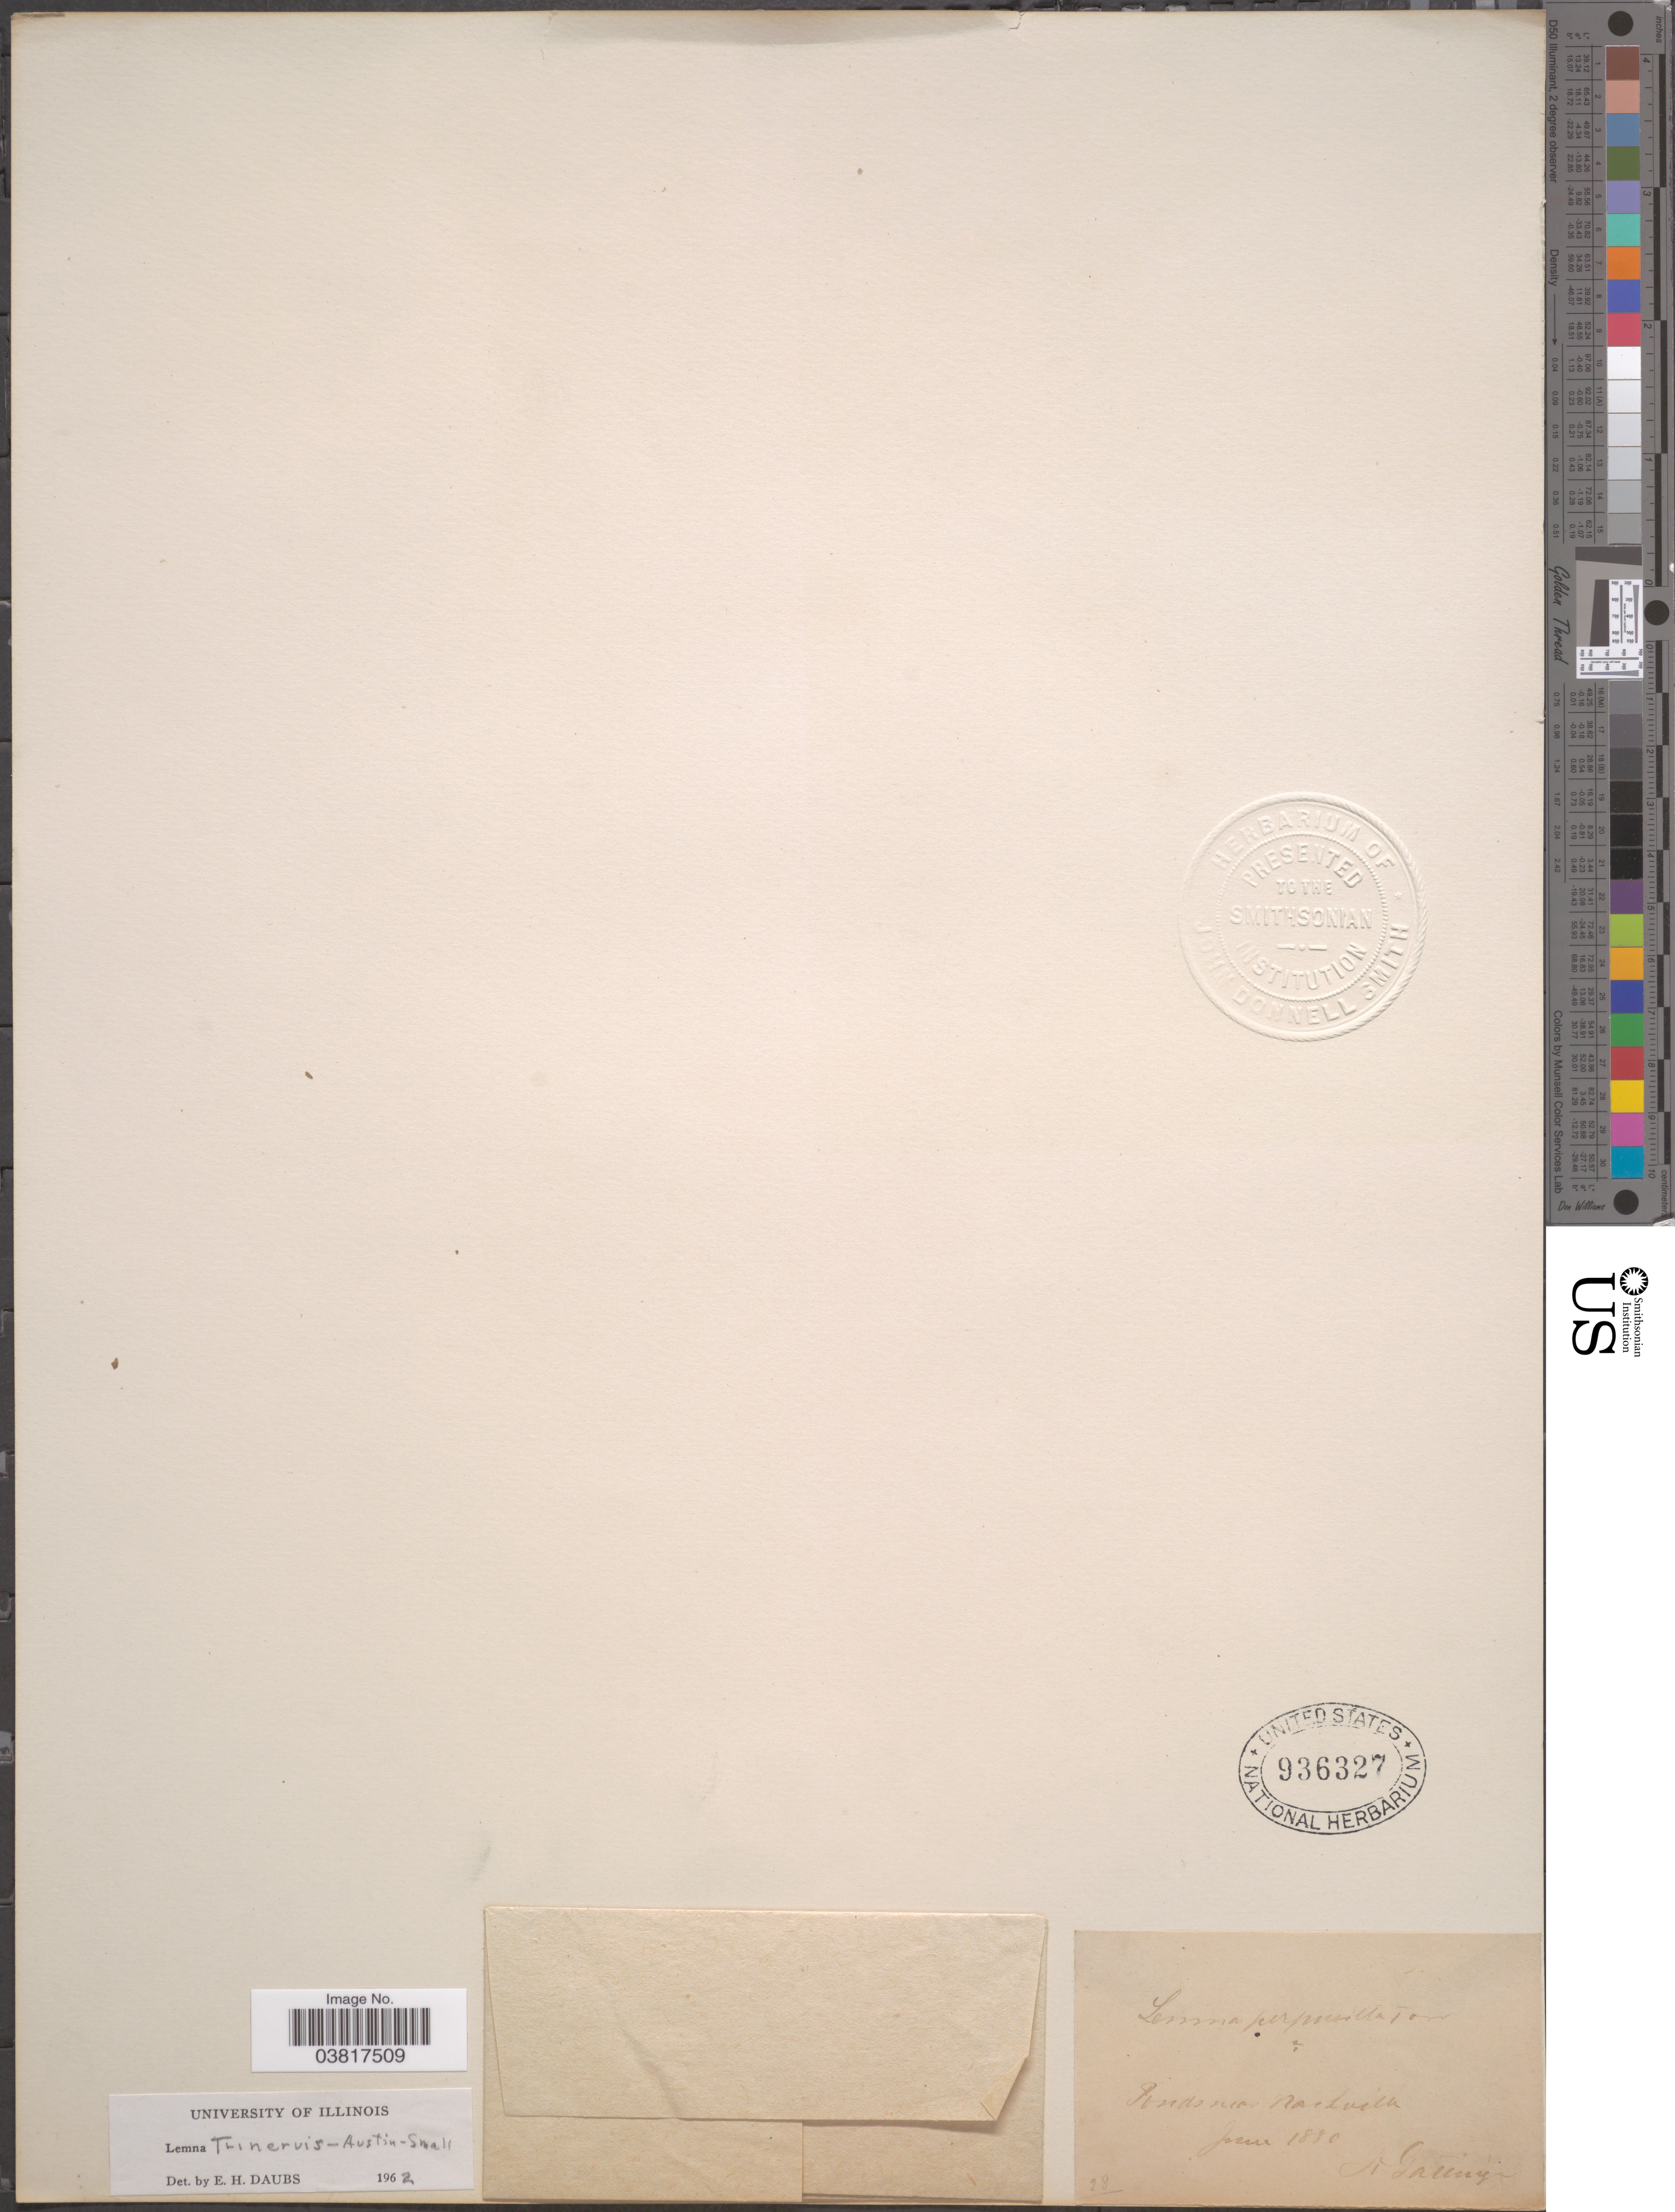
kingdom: Plantae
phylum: Tracheophyta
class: Liliopsida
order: Alismatales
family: Araceae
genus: Lemna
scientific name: Lemna trinervis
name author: Small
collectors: A. Gattinger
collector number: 28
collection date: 1880-06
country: United States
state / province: Tennessee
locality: Ponds near Nashville.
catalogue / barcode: US 936327